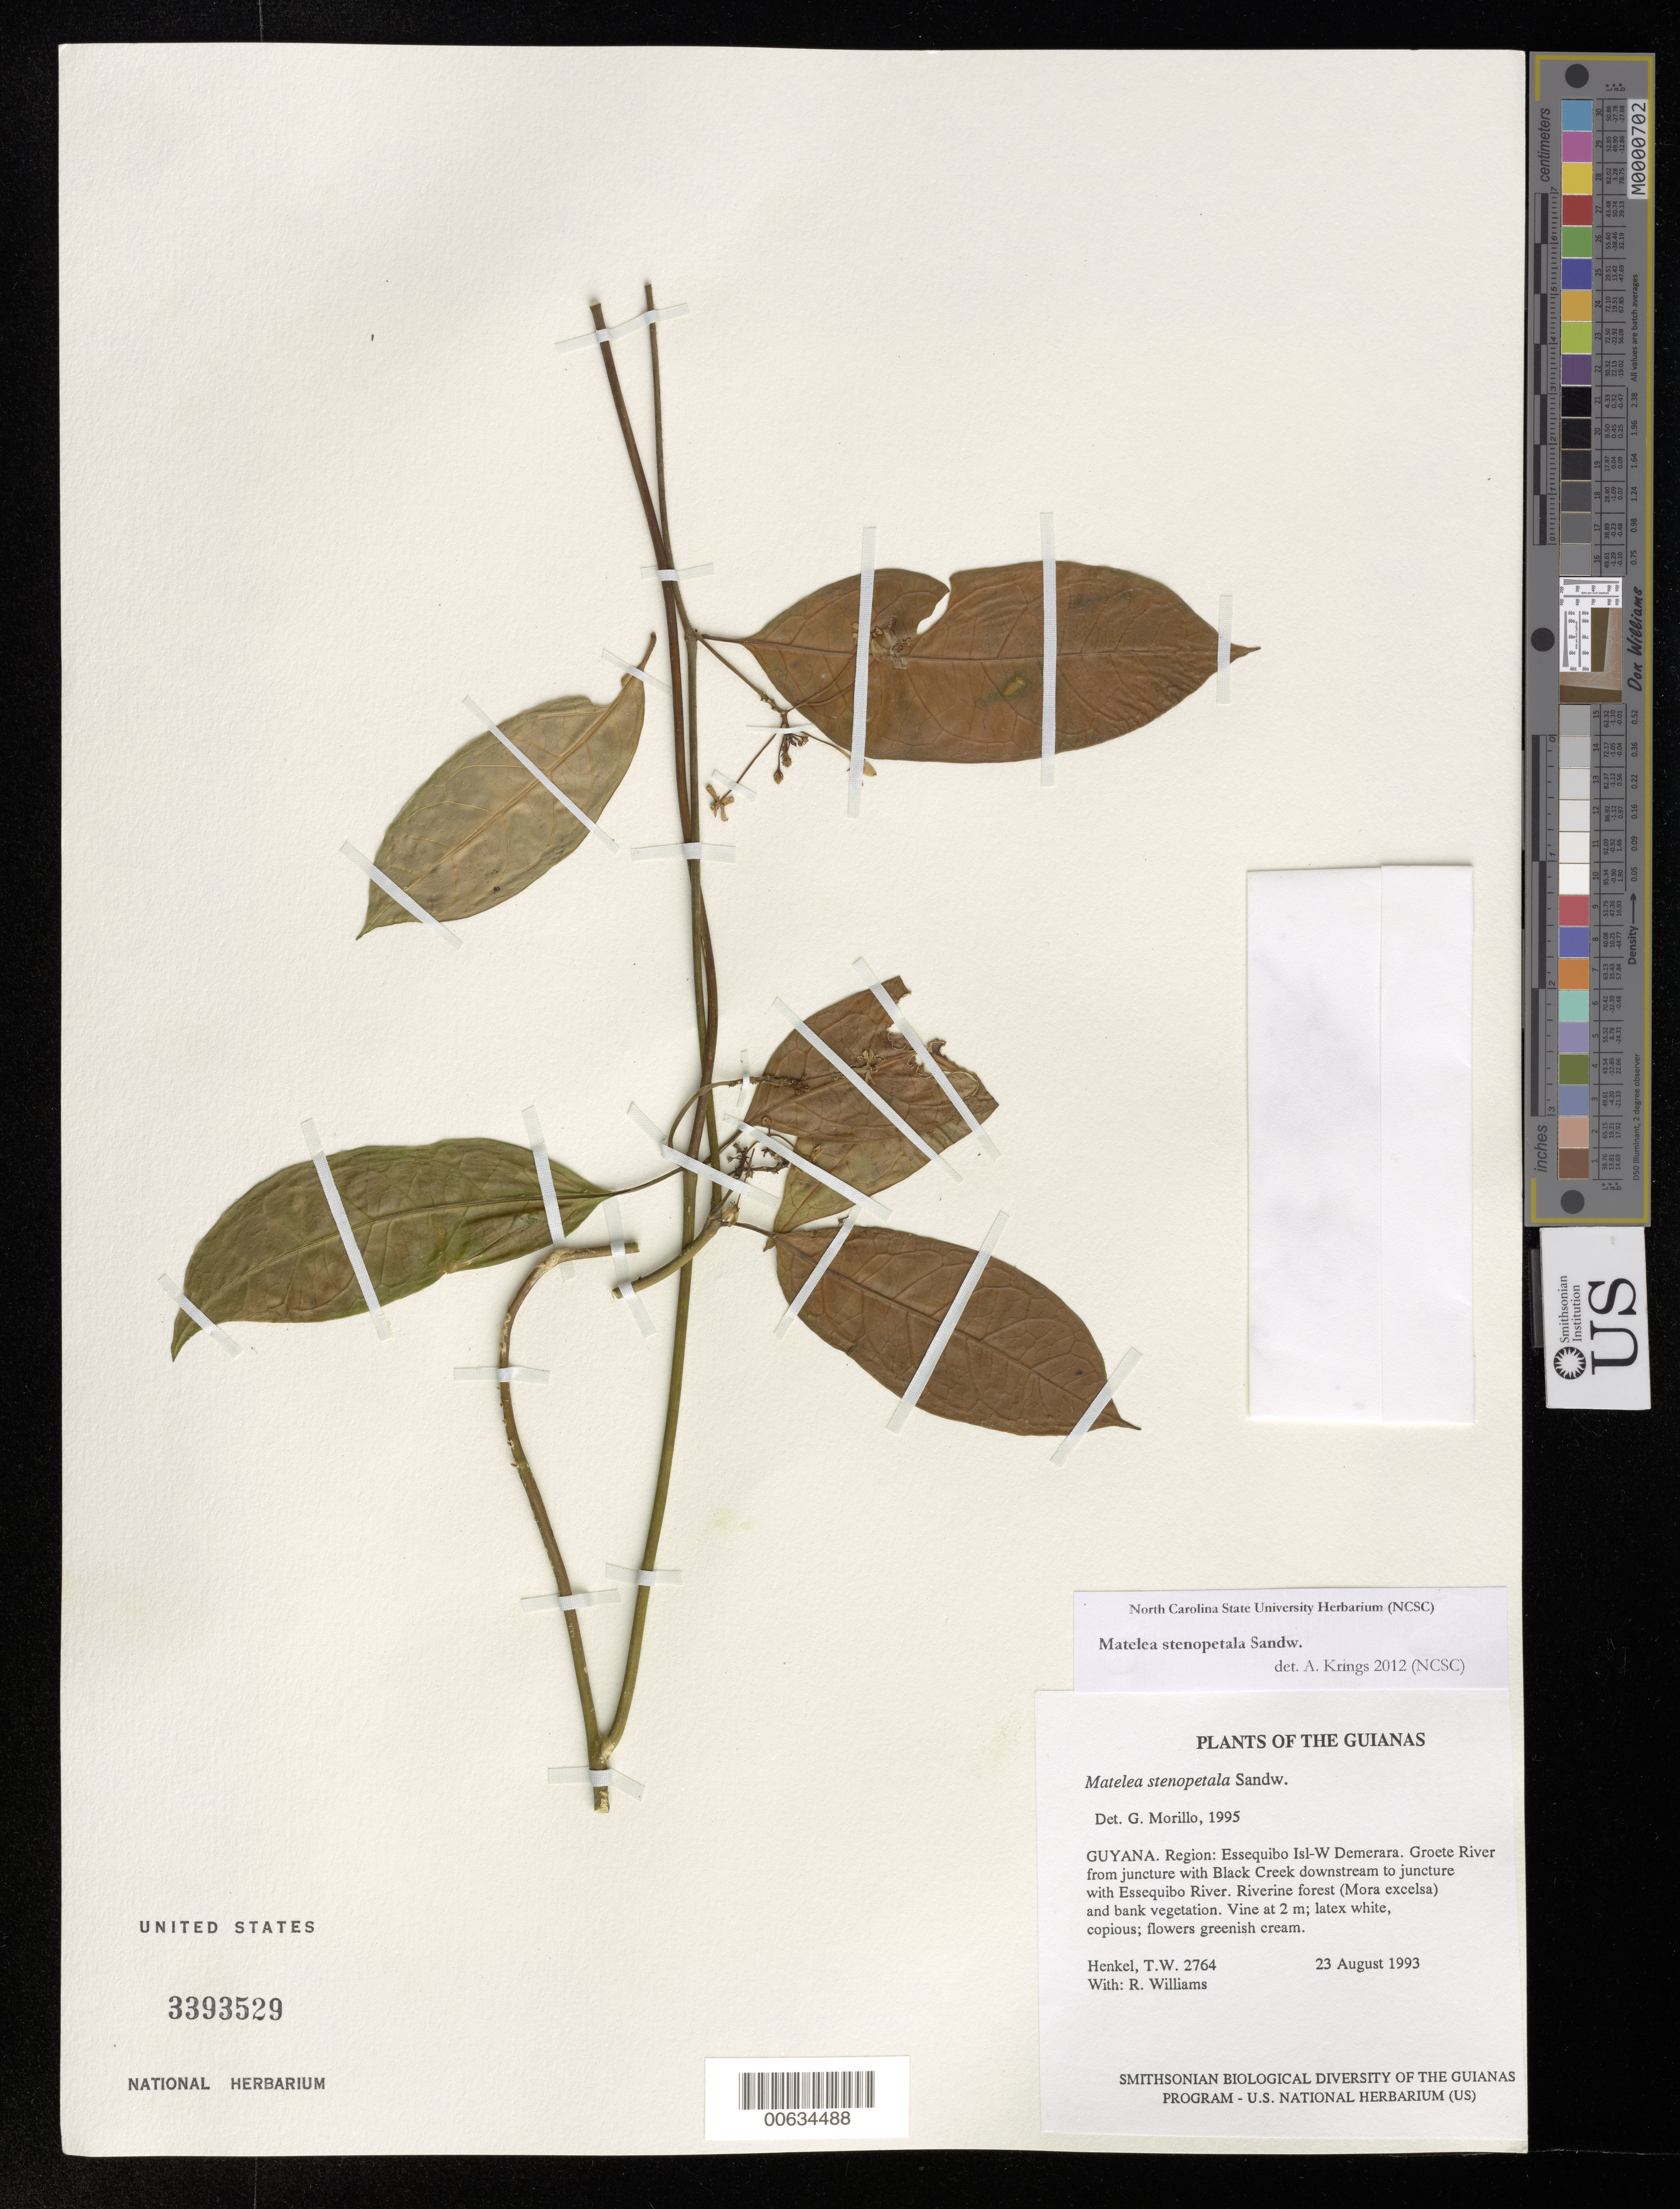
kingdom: Plantae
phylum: Tracheophyta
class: Magnoliopsida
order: Gentianales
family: Apocynaceae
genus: Matelea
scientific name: Matelea stenopetala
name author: Sandwith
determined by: Morillo, G. N.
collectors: T. Henkel & R. Williams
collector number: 2764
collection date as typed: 23 August 1993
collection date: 1993-08-23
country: Guyana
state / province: Essequibo Isl-W. Demerara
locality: Groete R from juncture with Black Cr. downstream to juncture with Essequibo R.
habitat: Riverine forest (Mora excelsa) and bank vegetation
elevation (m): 8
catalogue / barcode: US 3393529